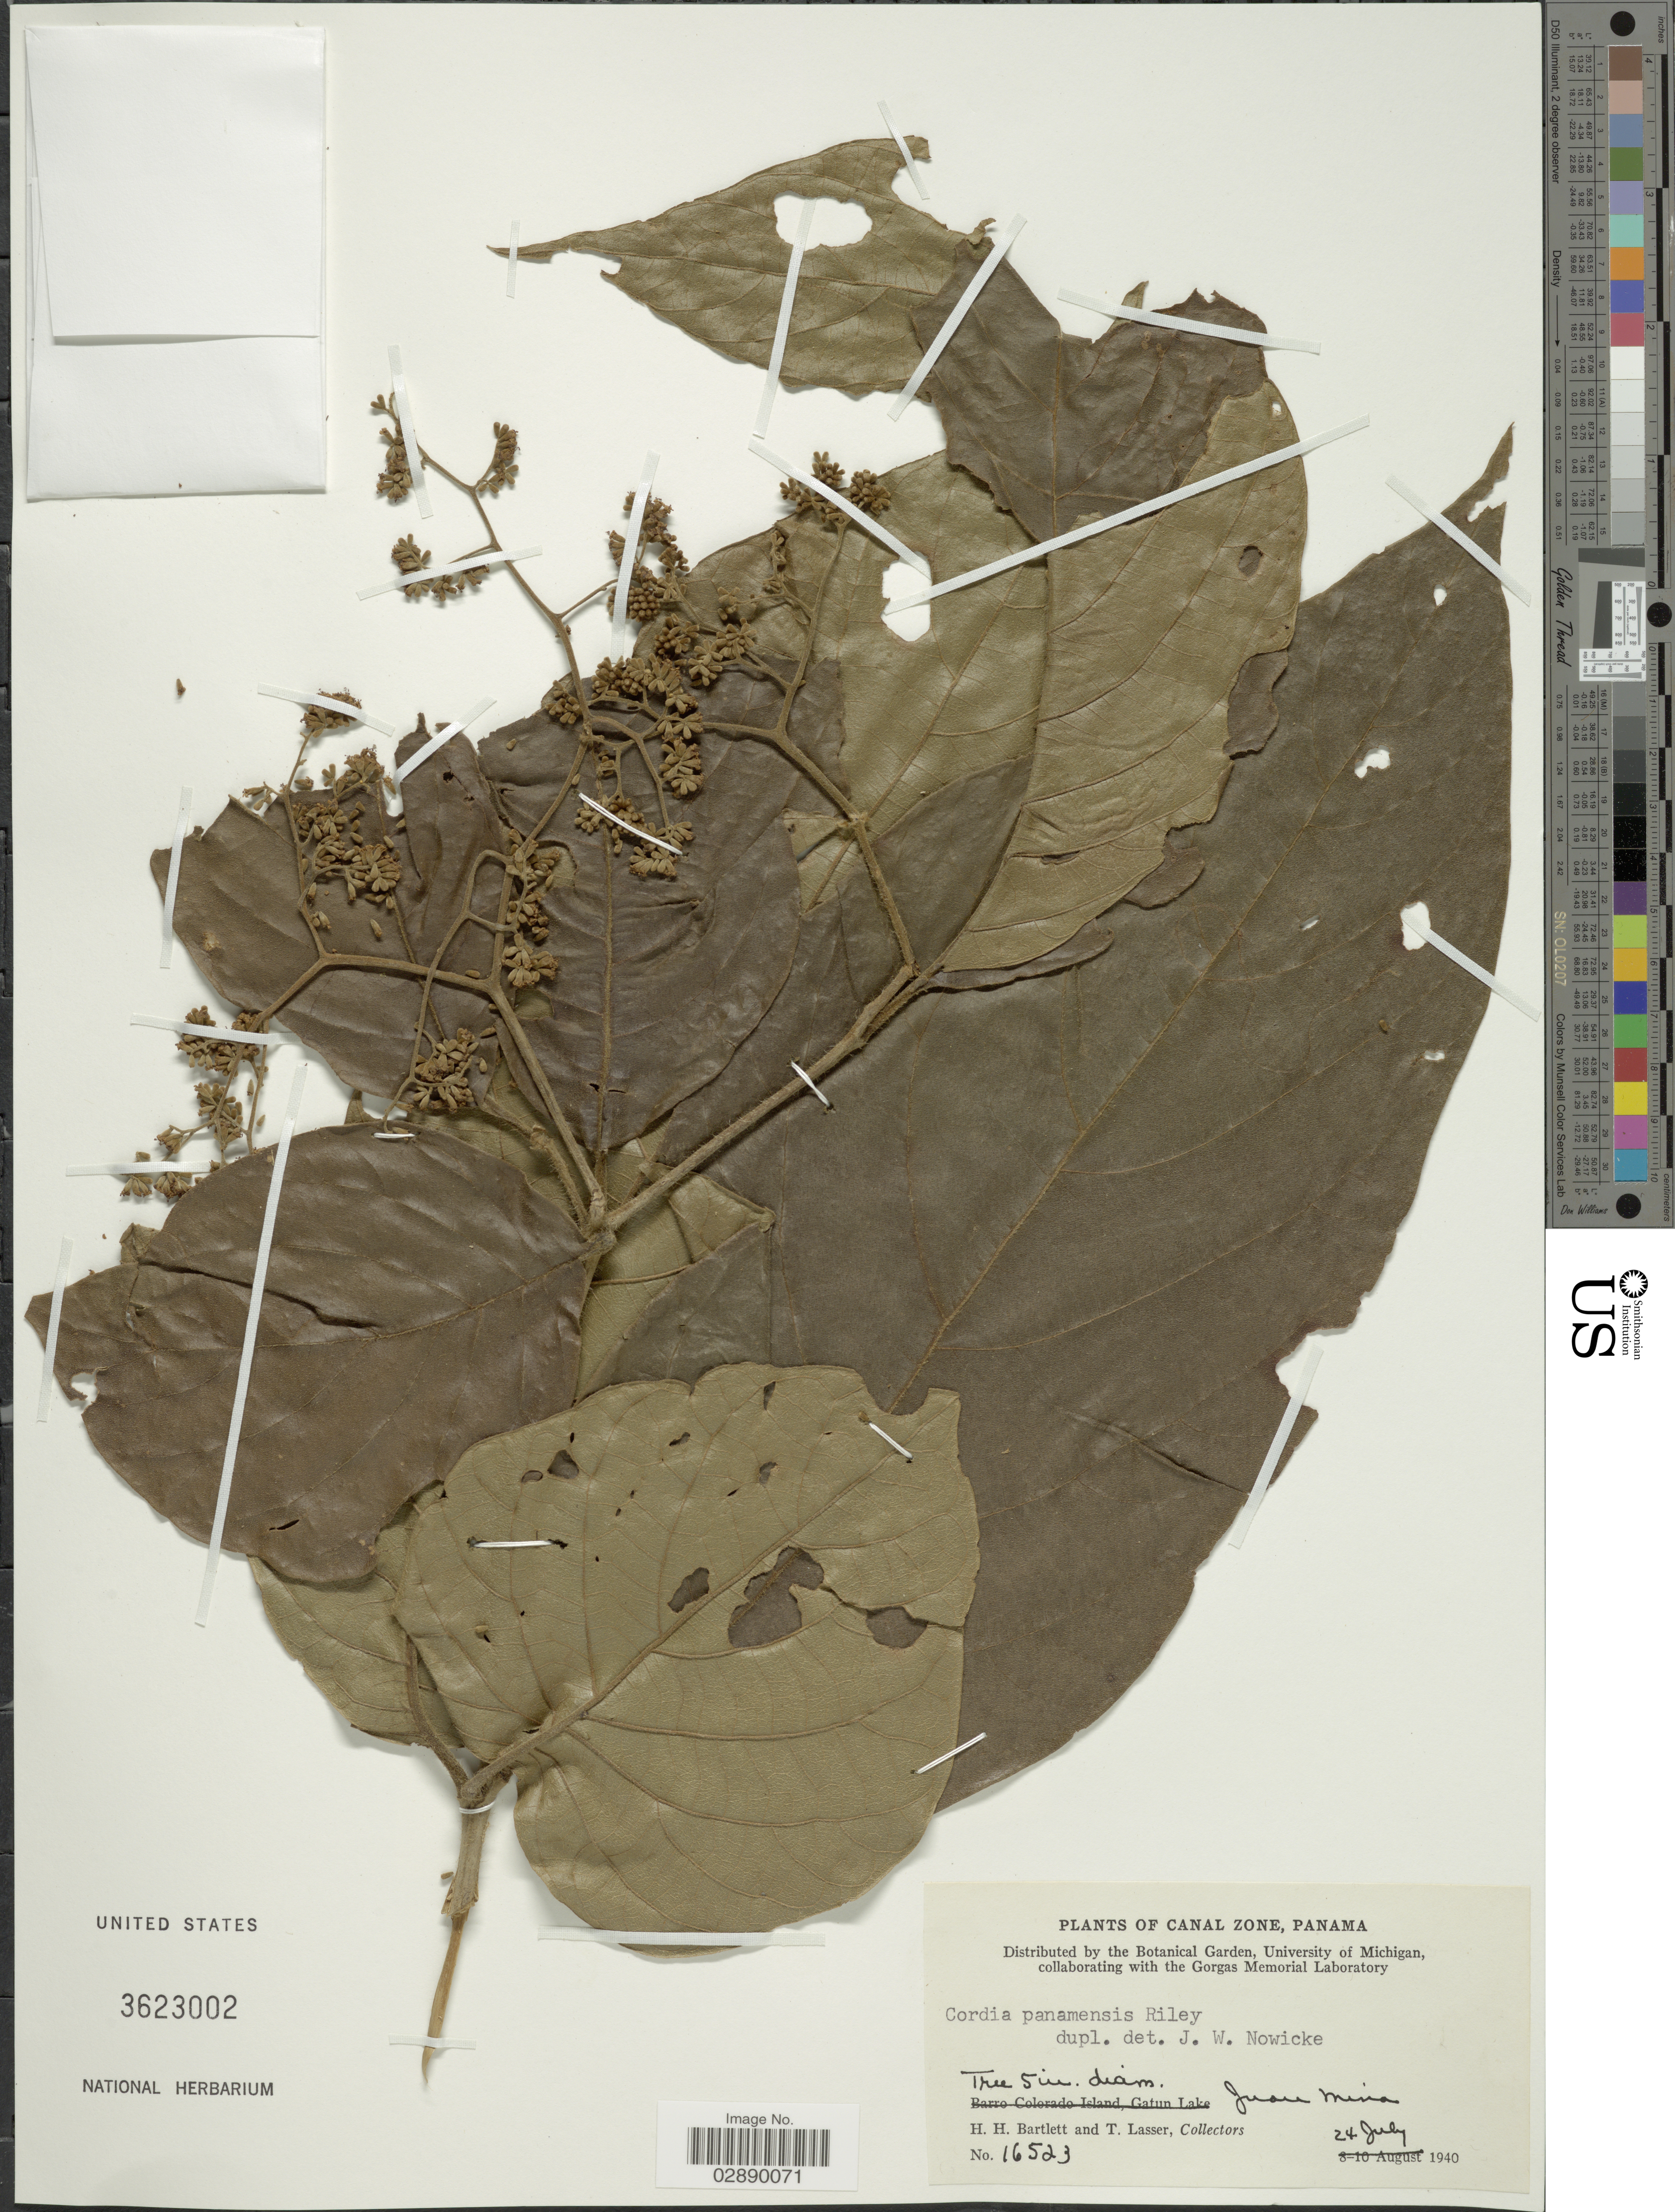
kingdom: Plantae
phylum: Tracheophyta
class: Magnoliopsida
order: Boraginales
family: Cordiaceae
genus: Cordia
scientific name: Cordia panamensis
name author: L. Riley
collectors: H. H. Bartlett & T. Lasser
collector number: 16523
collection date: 1940-07-24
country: Panama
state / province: Colón / Panamá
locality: Canal Zone. Juan Mina.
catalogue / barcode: US 3623002